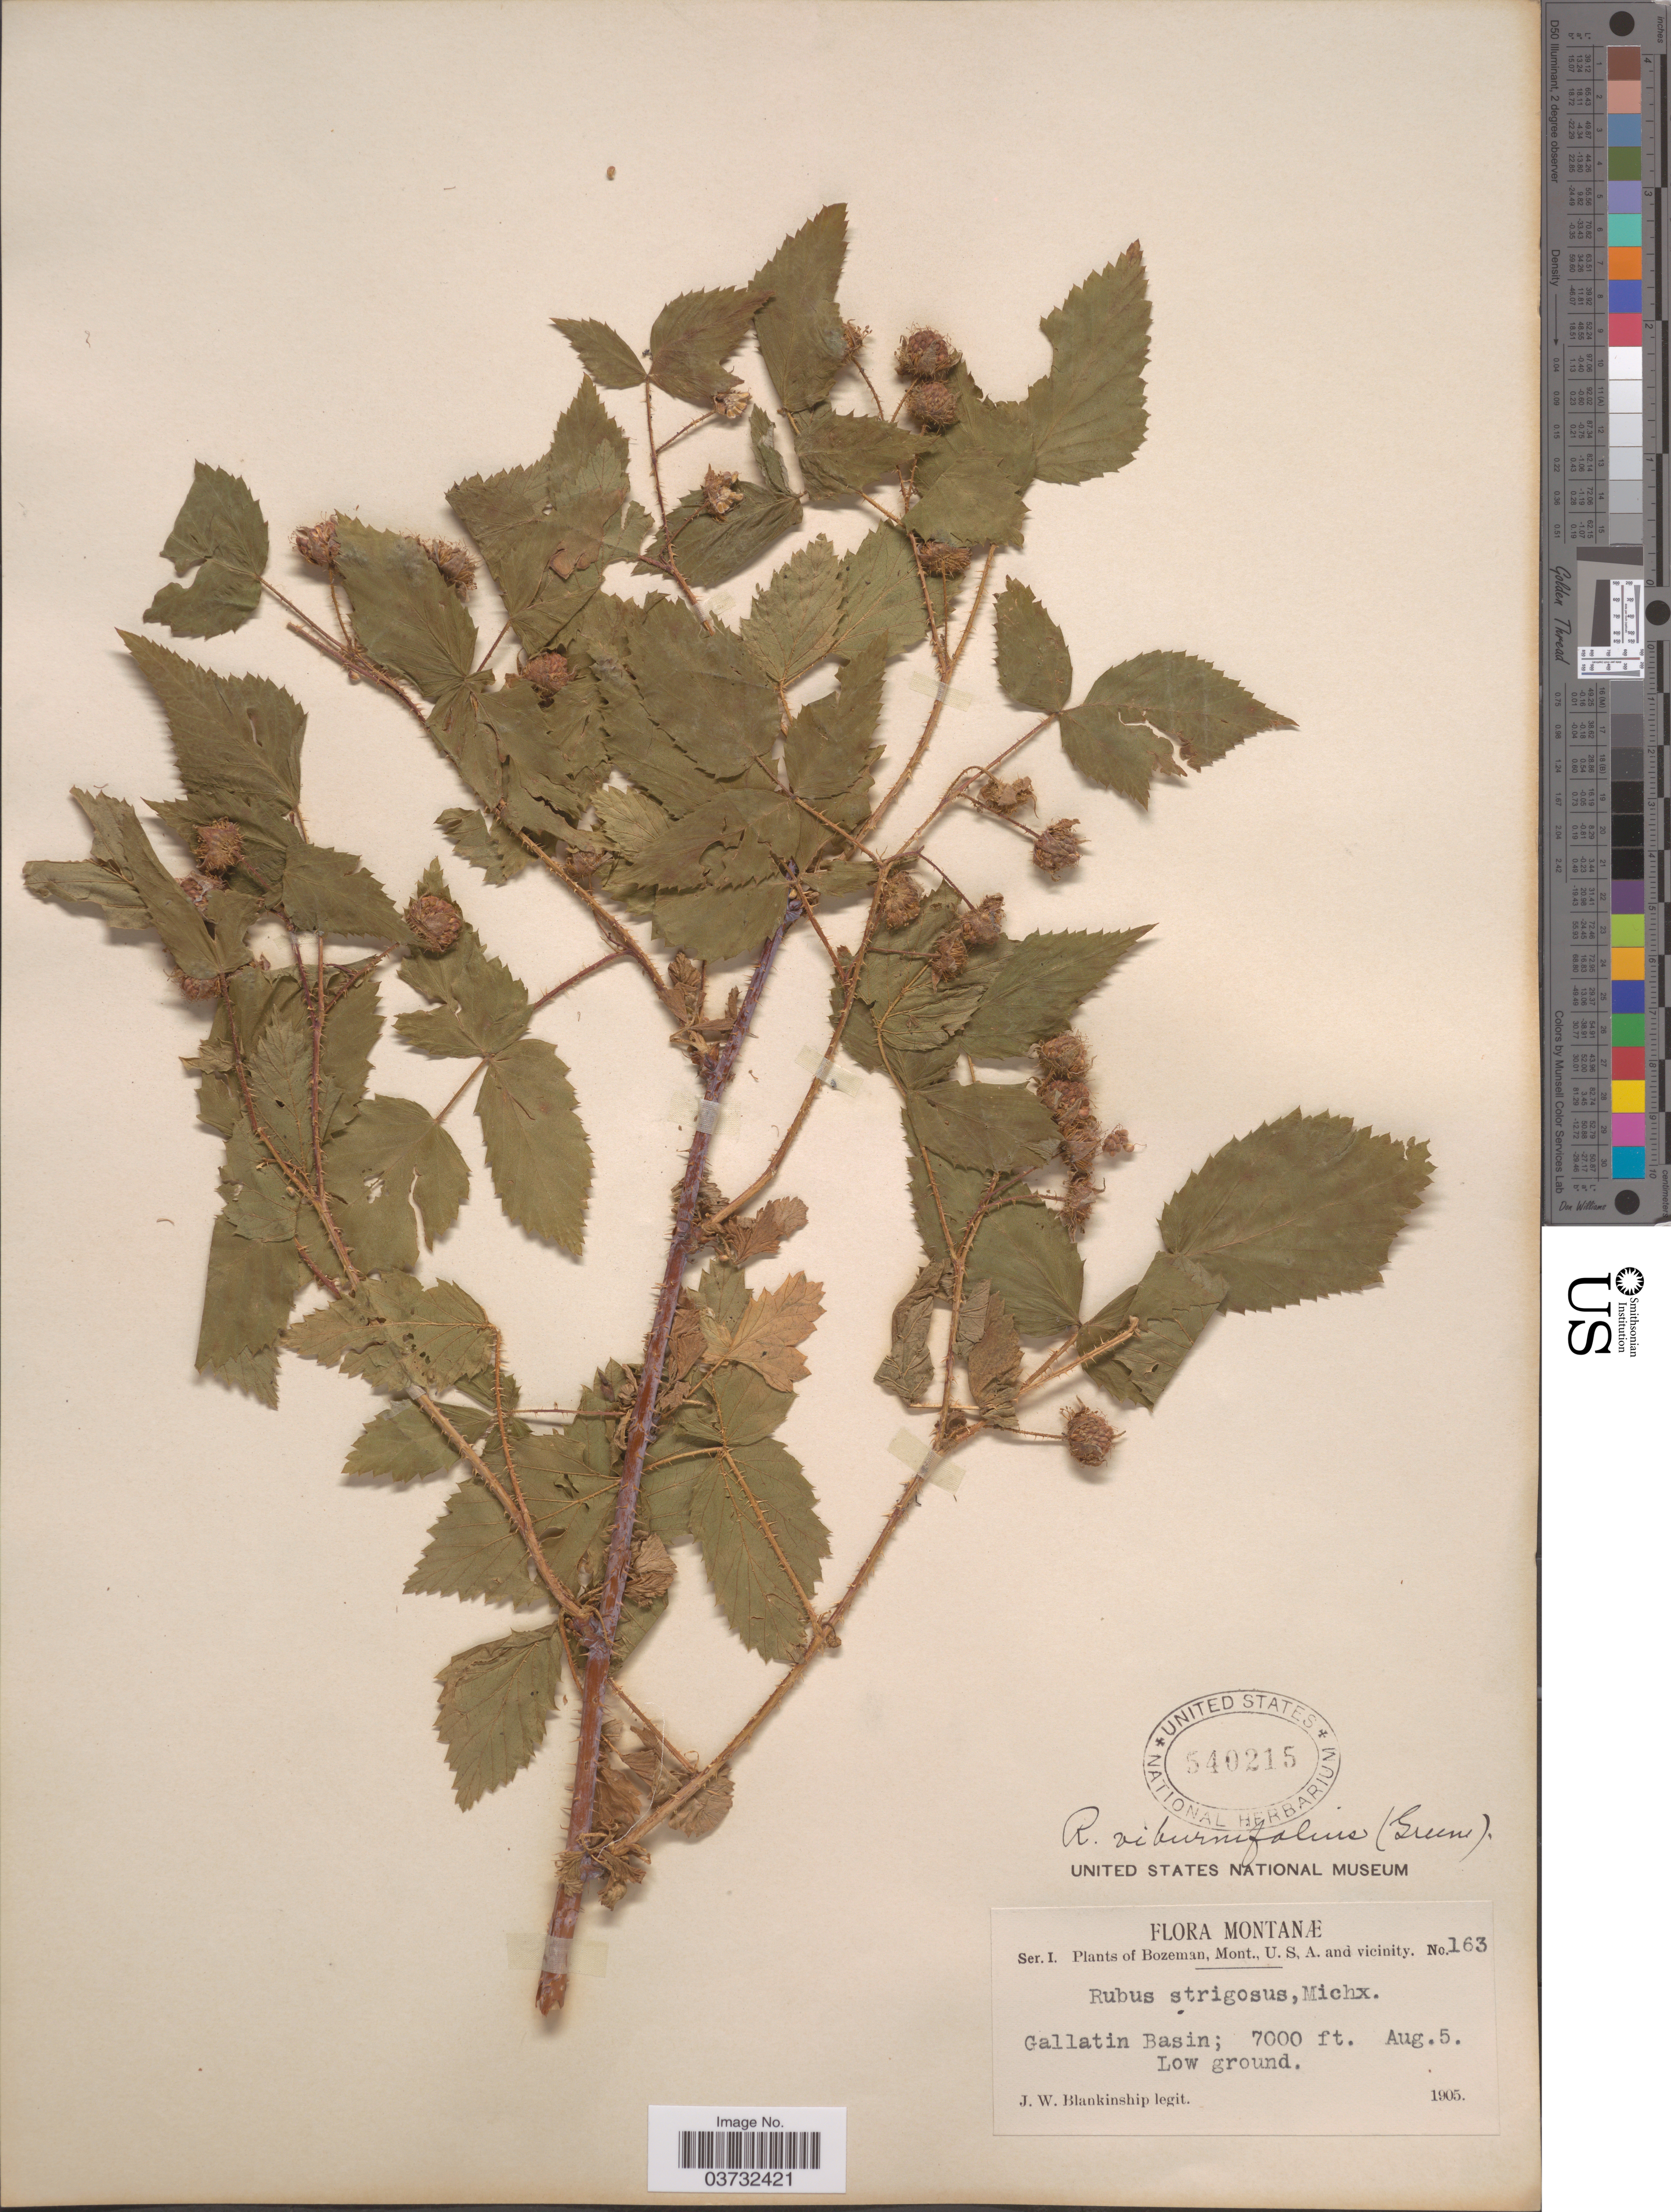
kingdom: Plantae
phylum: Tracheophyta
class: Magnoliopsida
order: Rosales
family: Rosaceae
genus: Rubus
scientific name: Rubus viburnifolius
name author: Focke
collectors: J. W. Blankinship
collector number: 163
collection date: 1905-08-05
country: United States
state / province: Montana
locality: Bozeman, and vicinity. Gallatin Basin.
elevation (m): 2134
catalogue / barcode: US 540215